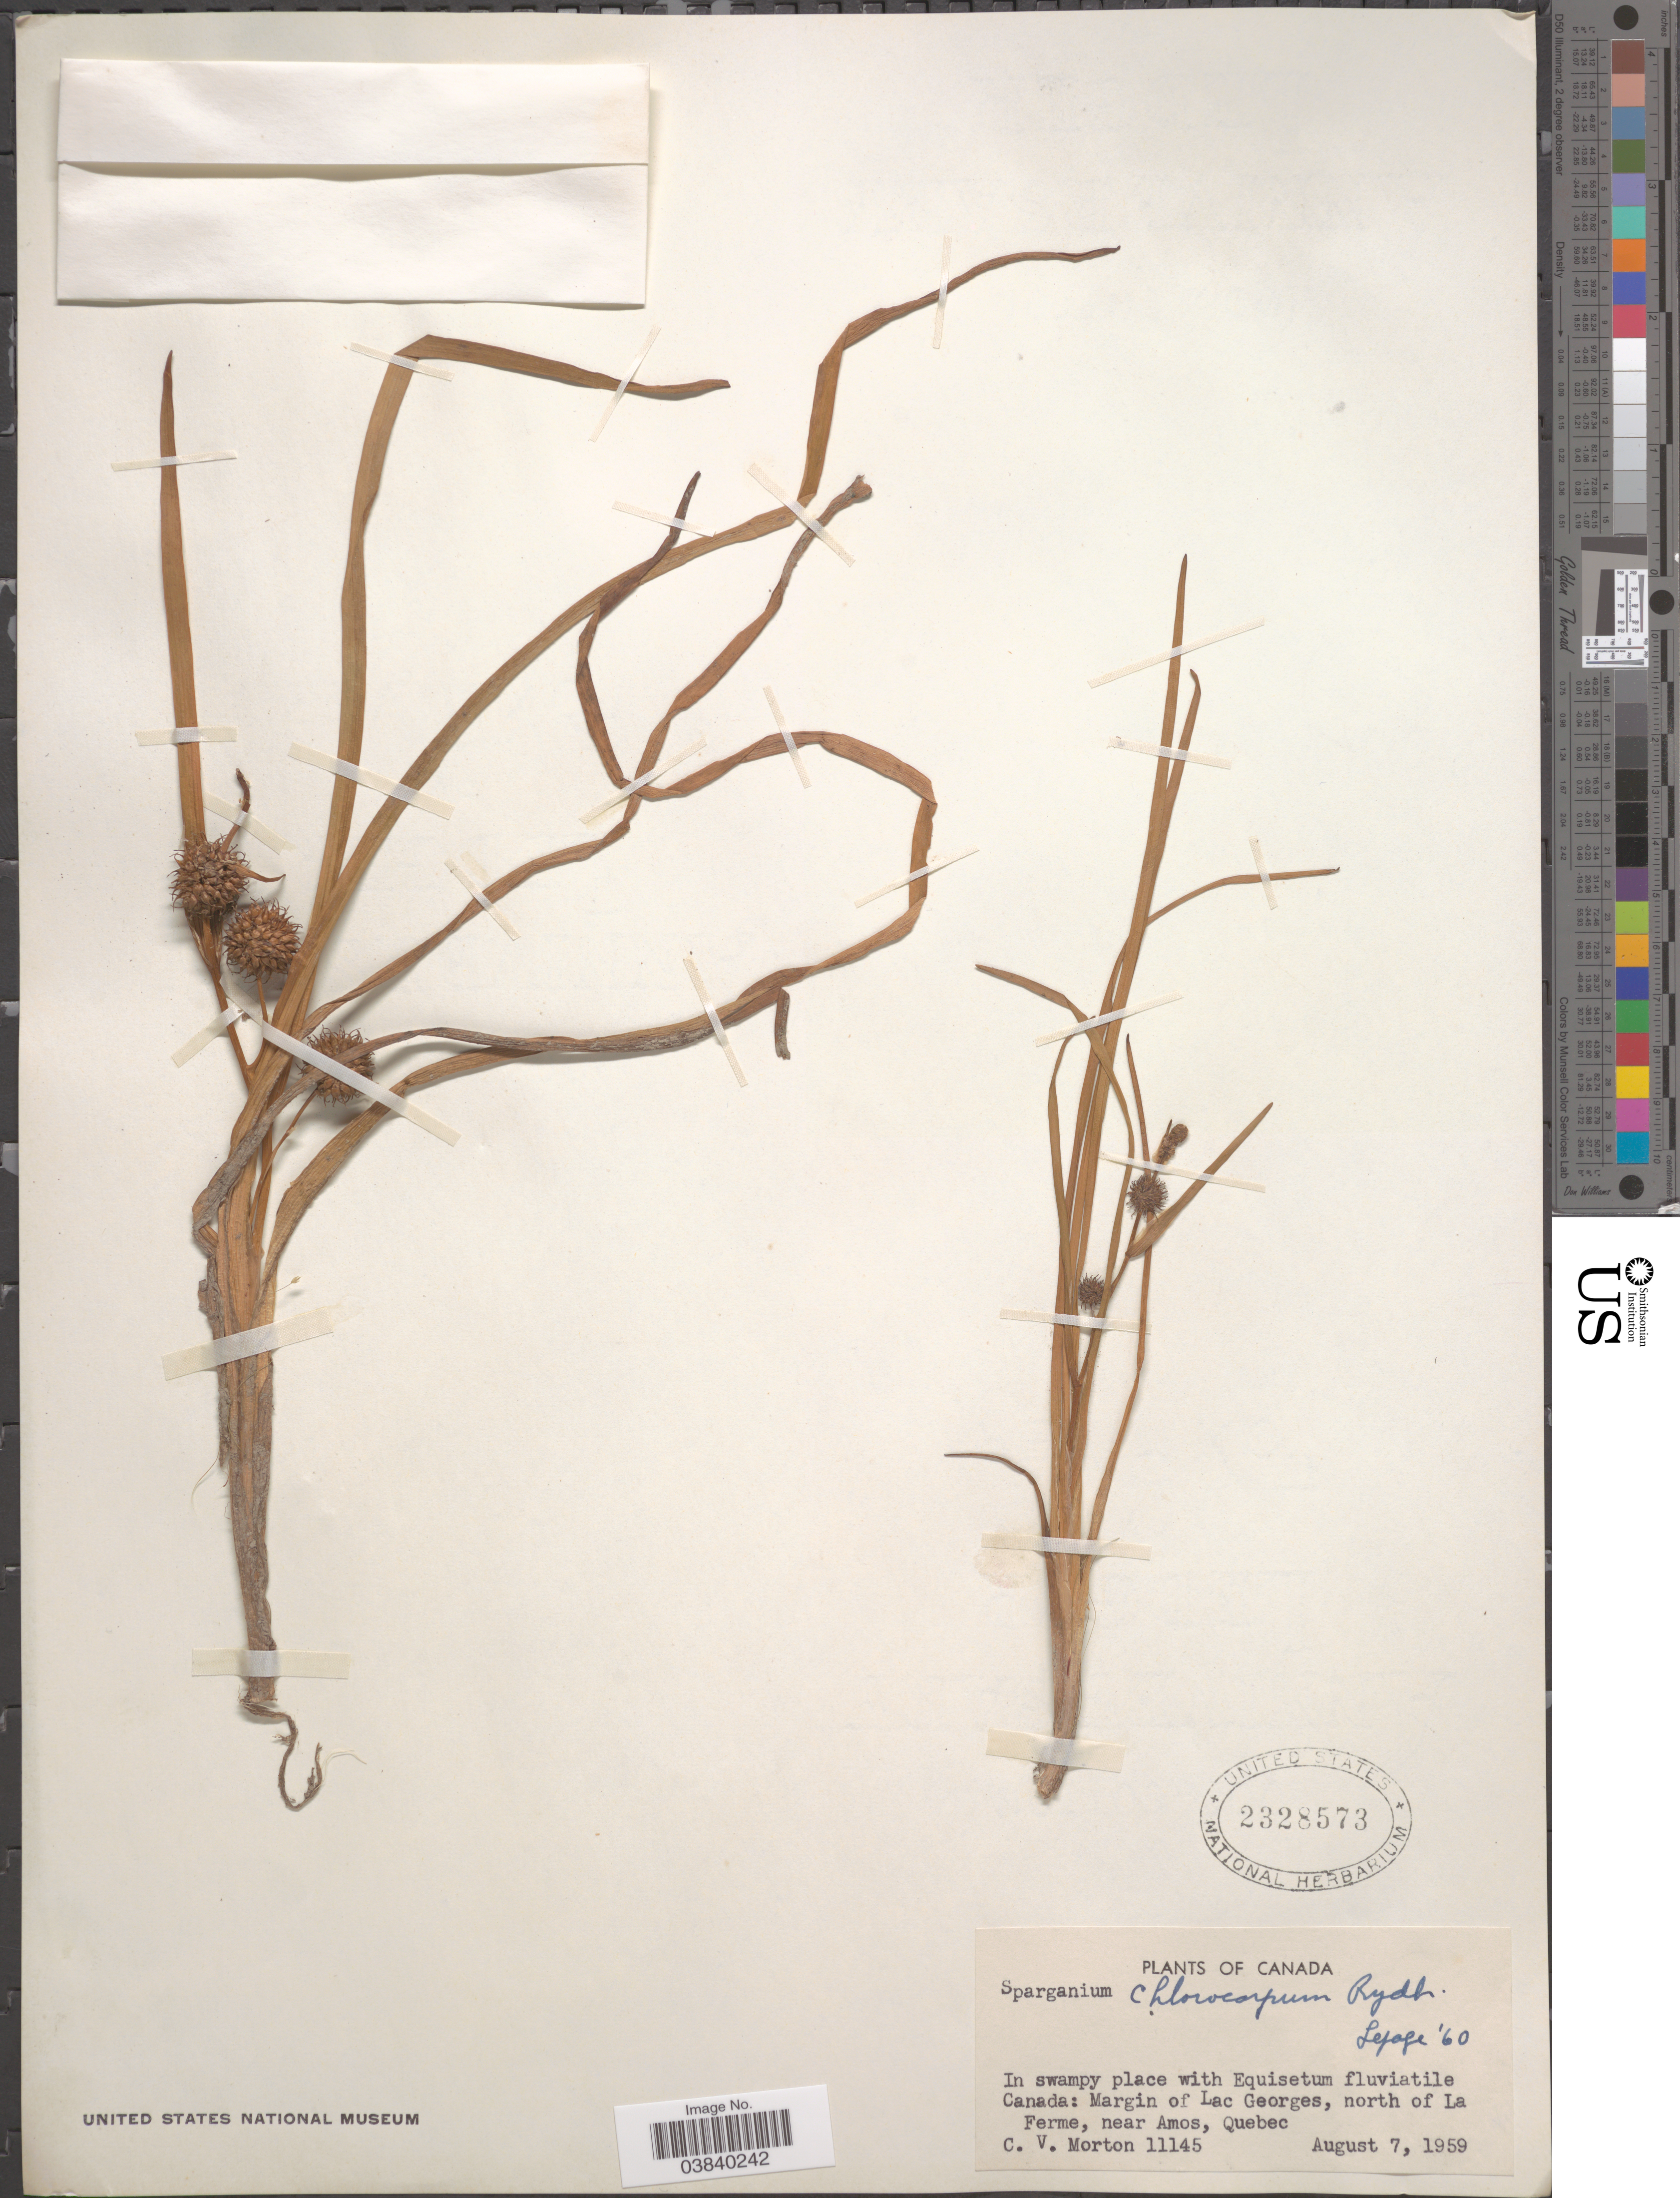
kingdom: Plantae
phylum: Tracheophyta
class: Liliopsida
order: Poales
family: Typhaceae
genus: Sparganium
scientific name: Sparganium chlorocarpum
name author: Rydb.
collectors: C. V. Morton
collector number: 11145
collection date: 1959-08-07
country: Canada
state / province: Quebec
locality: Margin of Lac Georges, north of La Ferme, near Amos.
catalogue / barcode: US 2328573